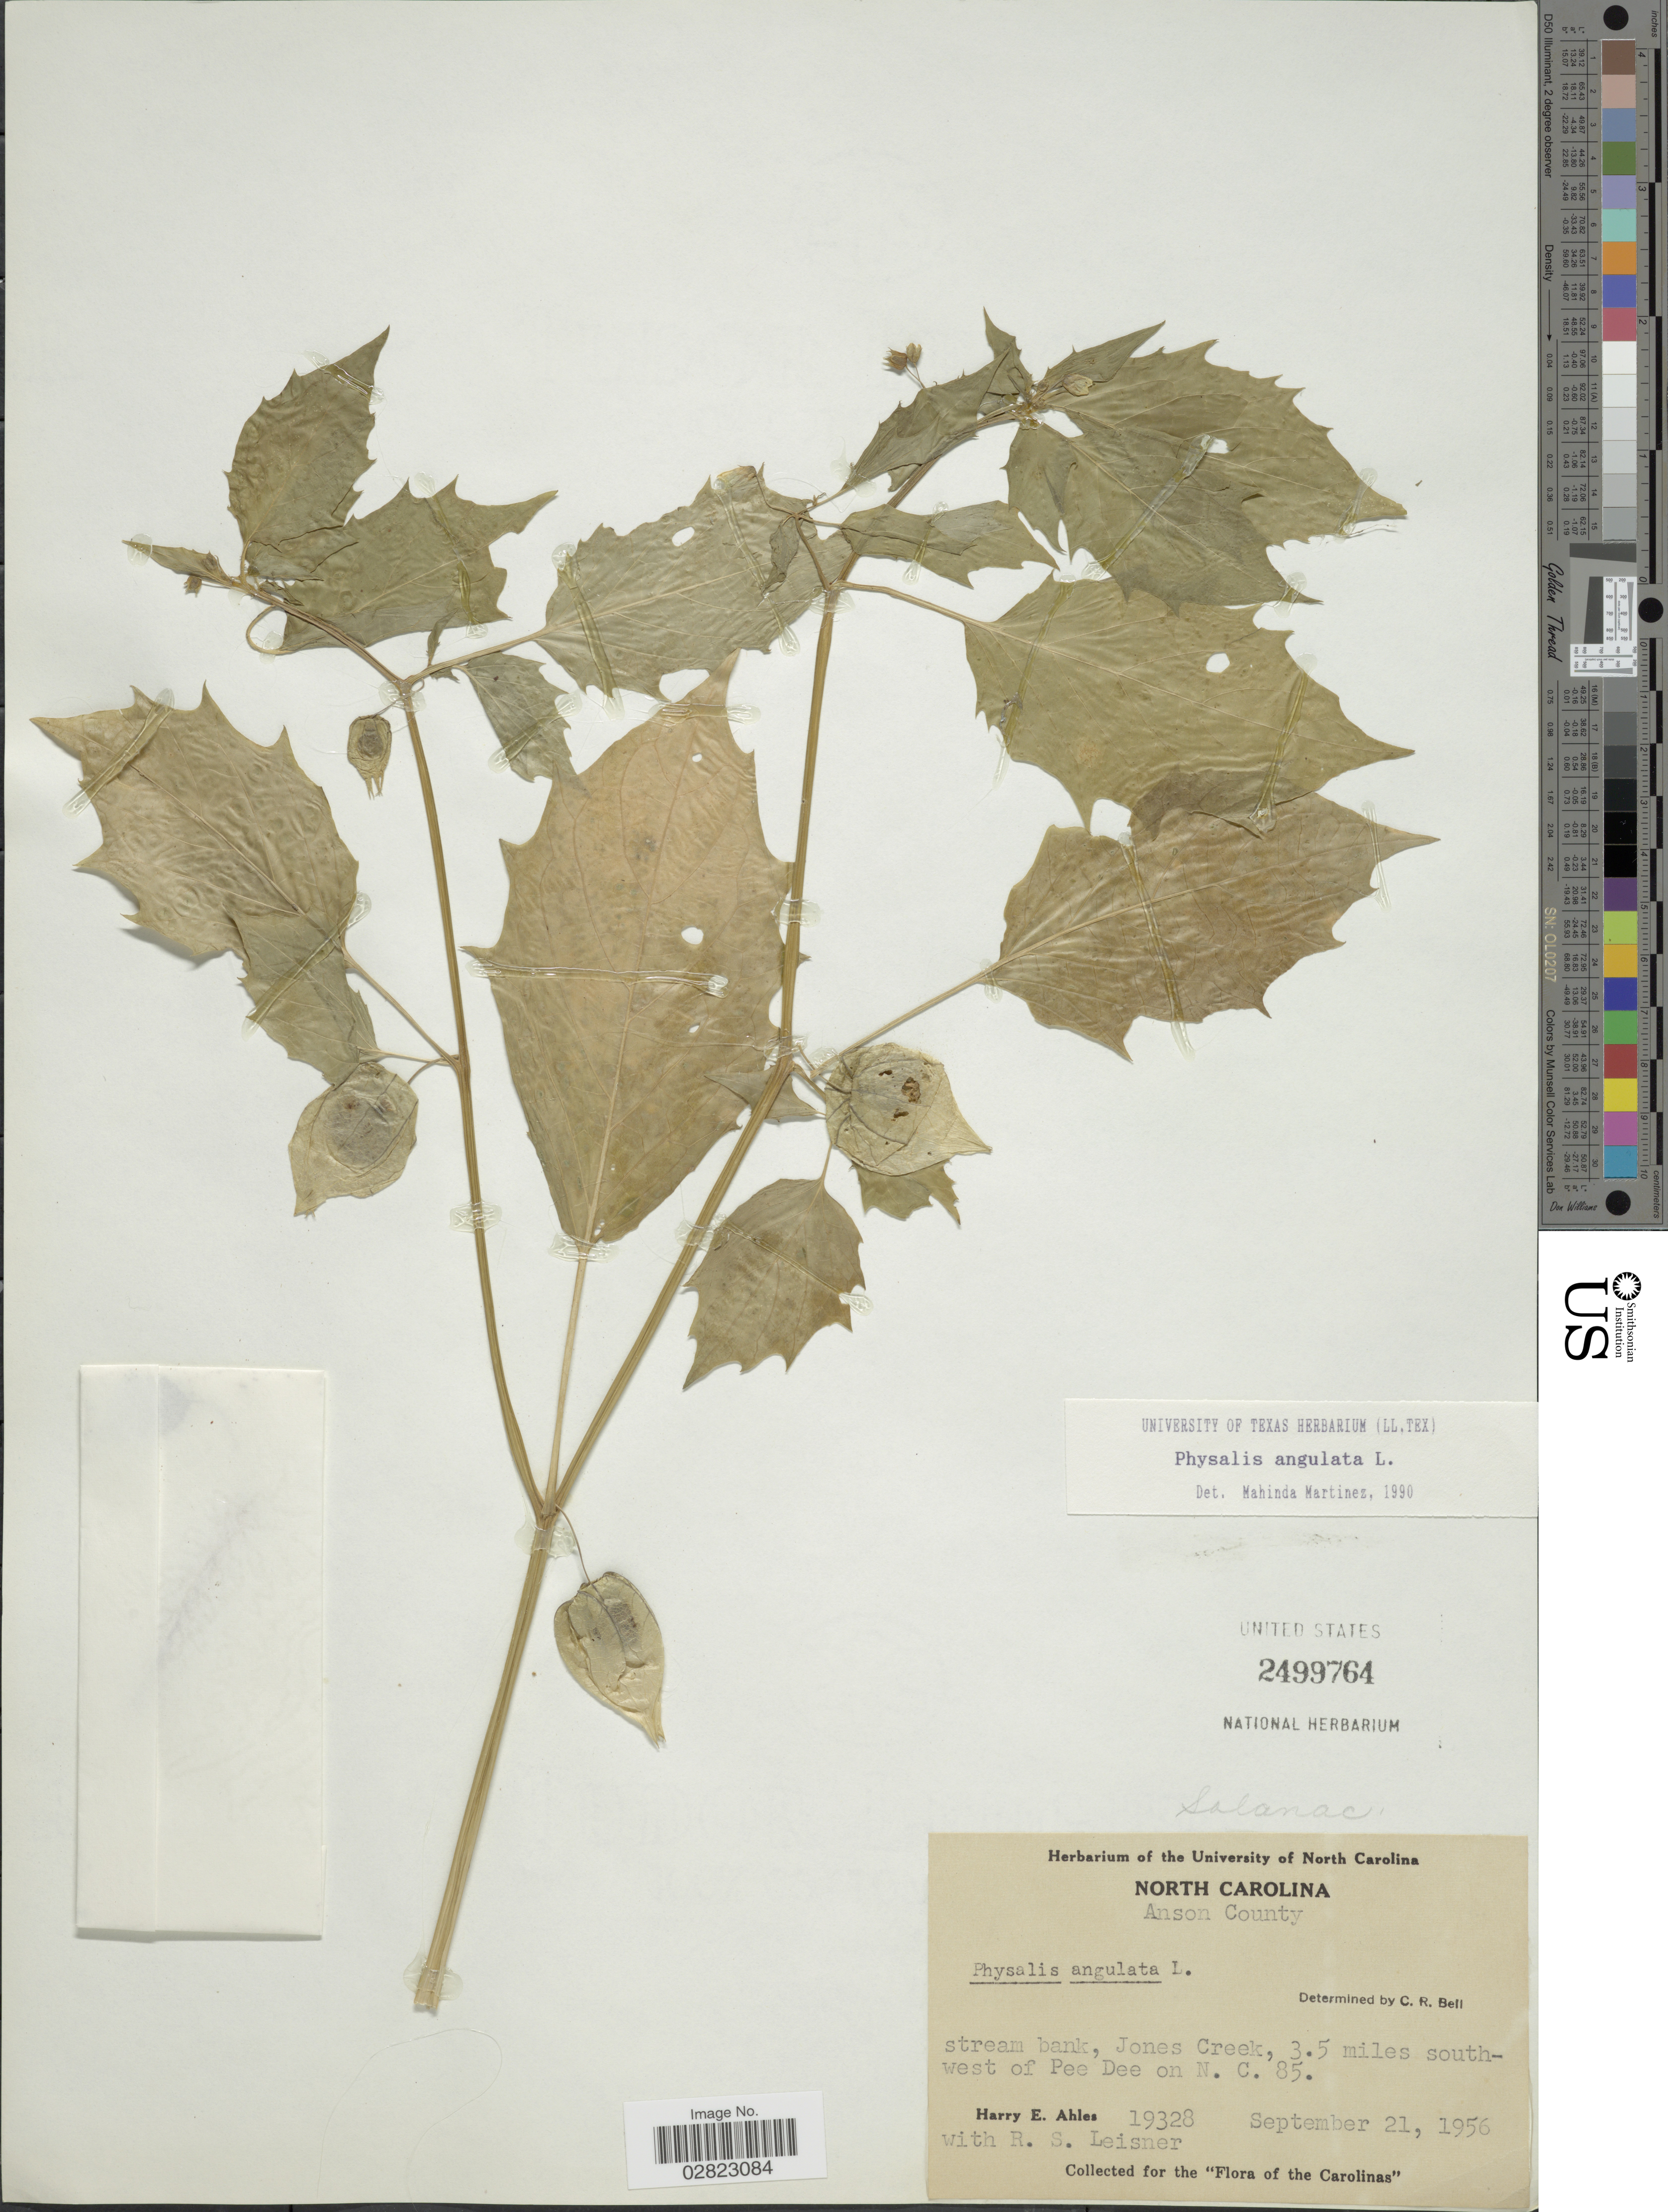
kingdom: Plantae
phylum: Tracheophyta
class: Magnoliopsida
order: Solanales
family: Solanaceae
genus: Physalis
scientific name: Physalis angulata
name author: L.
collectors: H. E. Ahles & R. Leisner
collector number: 19328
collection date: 1956-09-21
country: United States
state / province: North Carolina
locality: Anson County. Stream bank, Jones Creek, 3.5 miles south-west of Pee Dee on N.C. 85.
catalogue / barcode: US 2499764